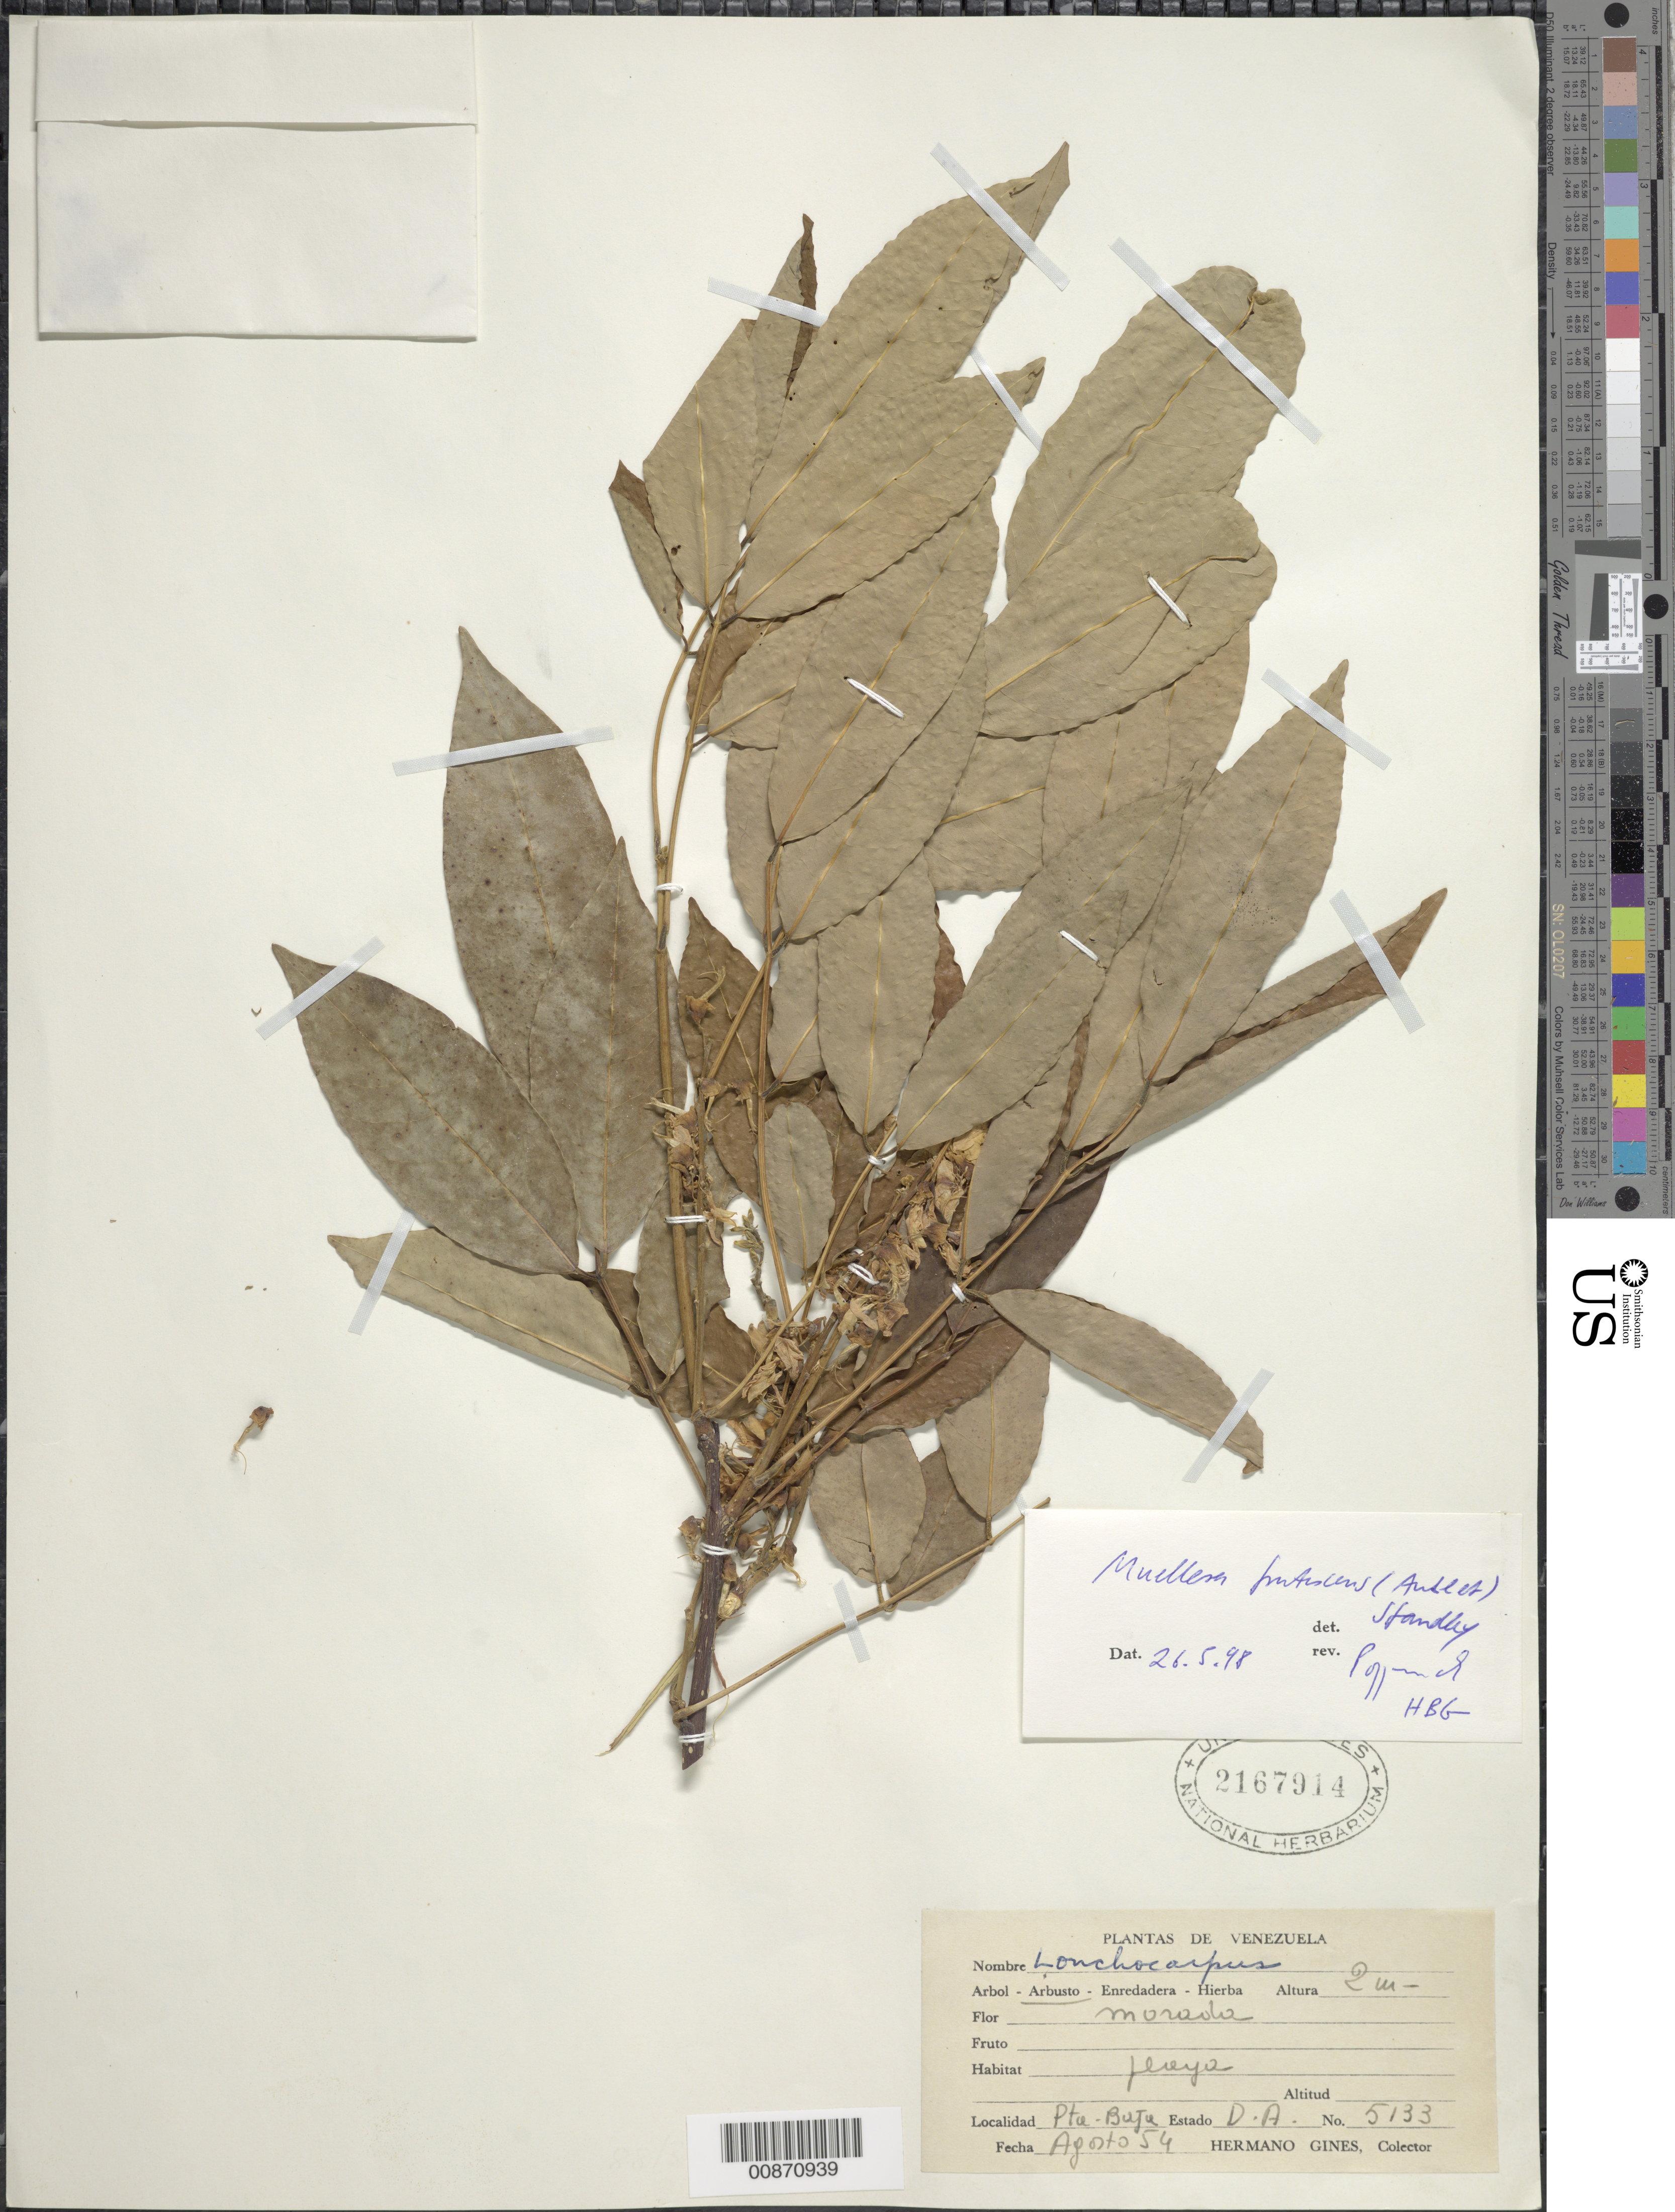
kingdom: Plantae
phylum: Tracheophyta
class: Magnoliopsida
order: Fabales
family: Fabaceae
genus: Muellera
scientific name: Muellera frutescens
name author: (Aubl.) Standl.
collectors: H. Gines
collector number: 5133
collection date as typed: Aug-54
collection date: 1954-08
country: Venezuela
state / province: Delta Amacuro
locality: Pto. Baja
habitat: Playa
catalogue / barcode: US 2167914